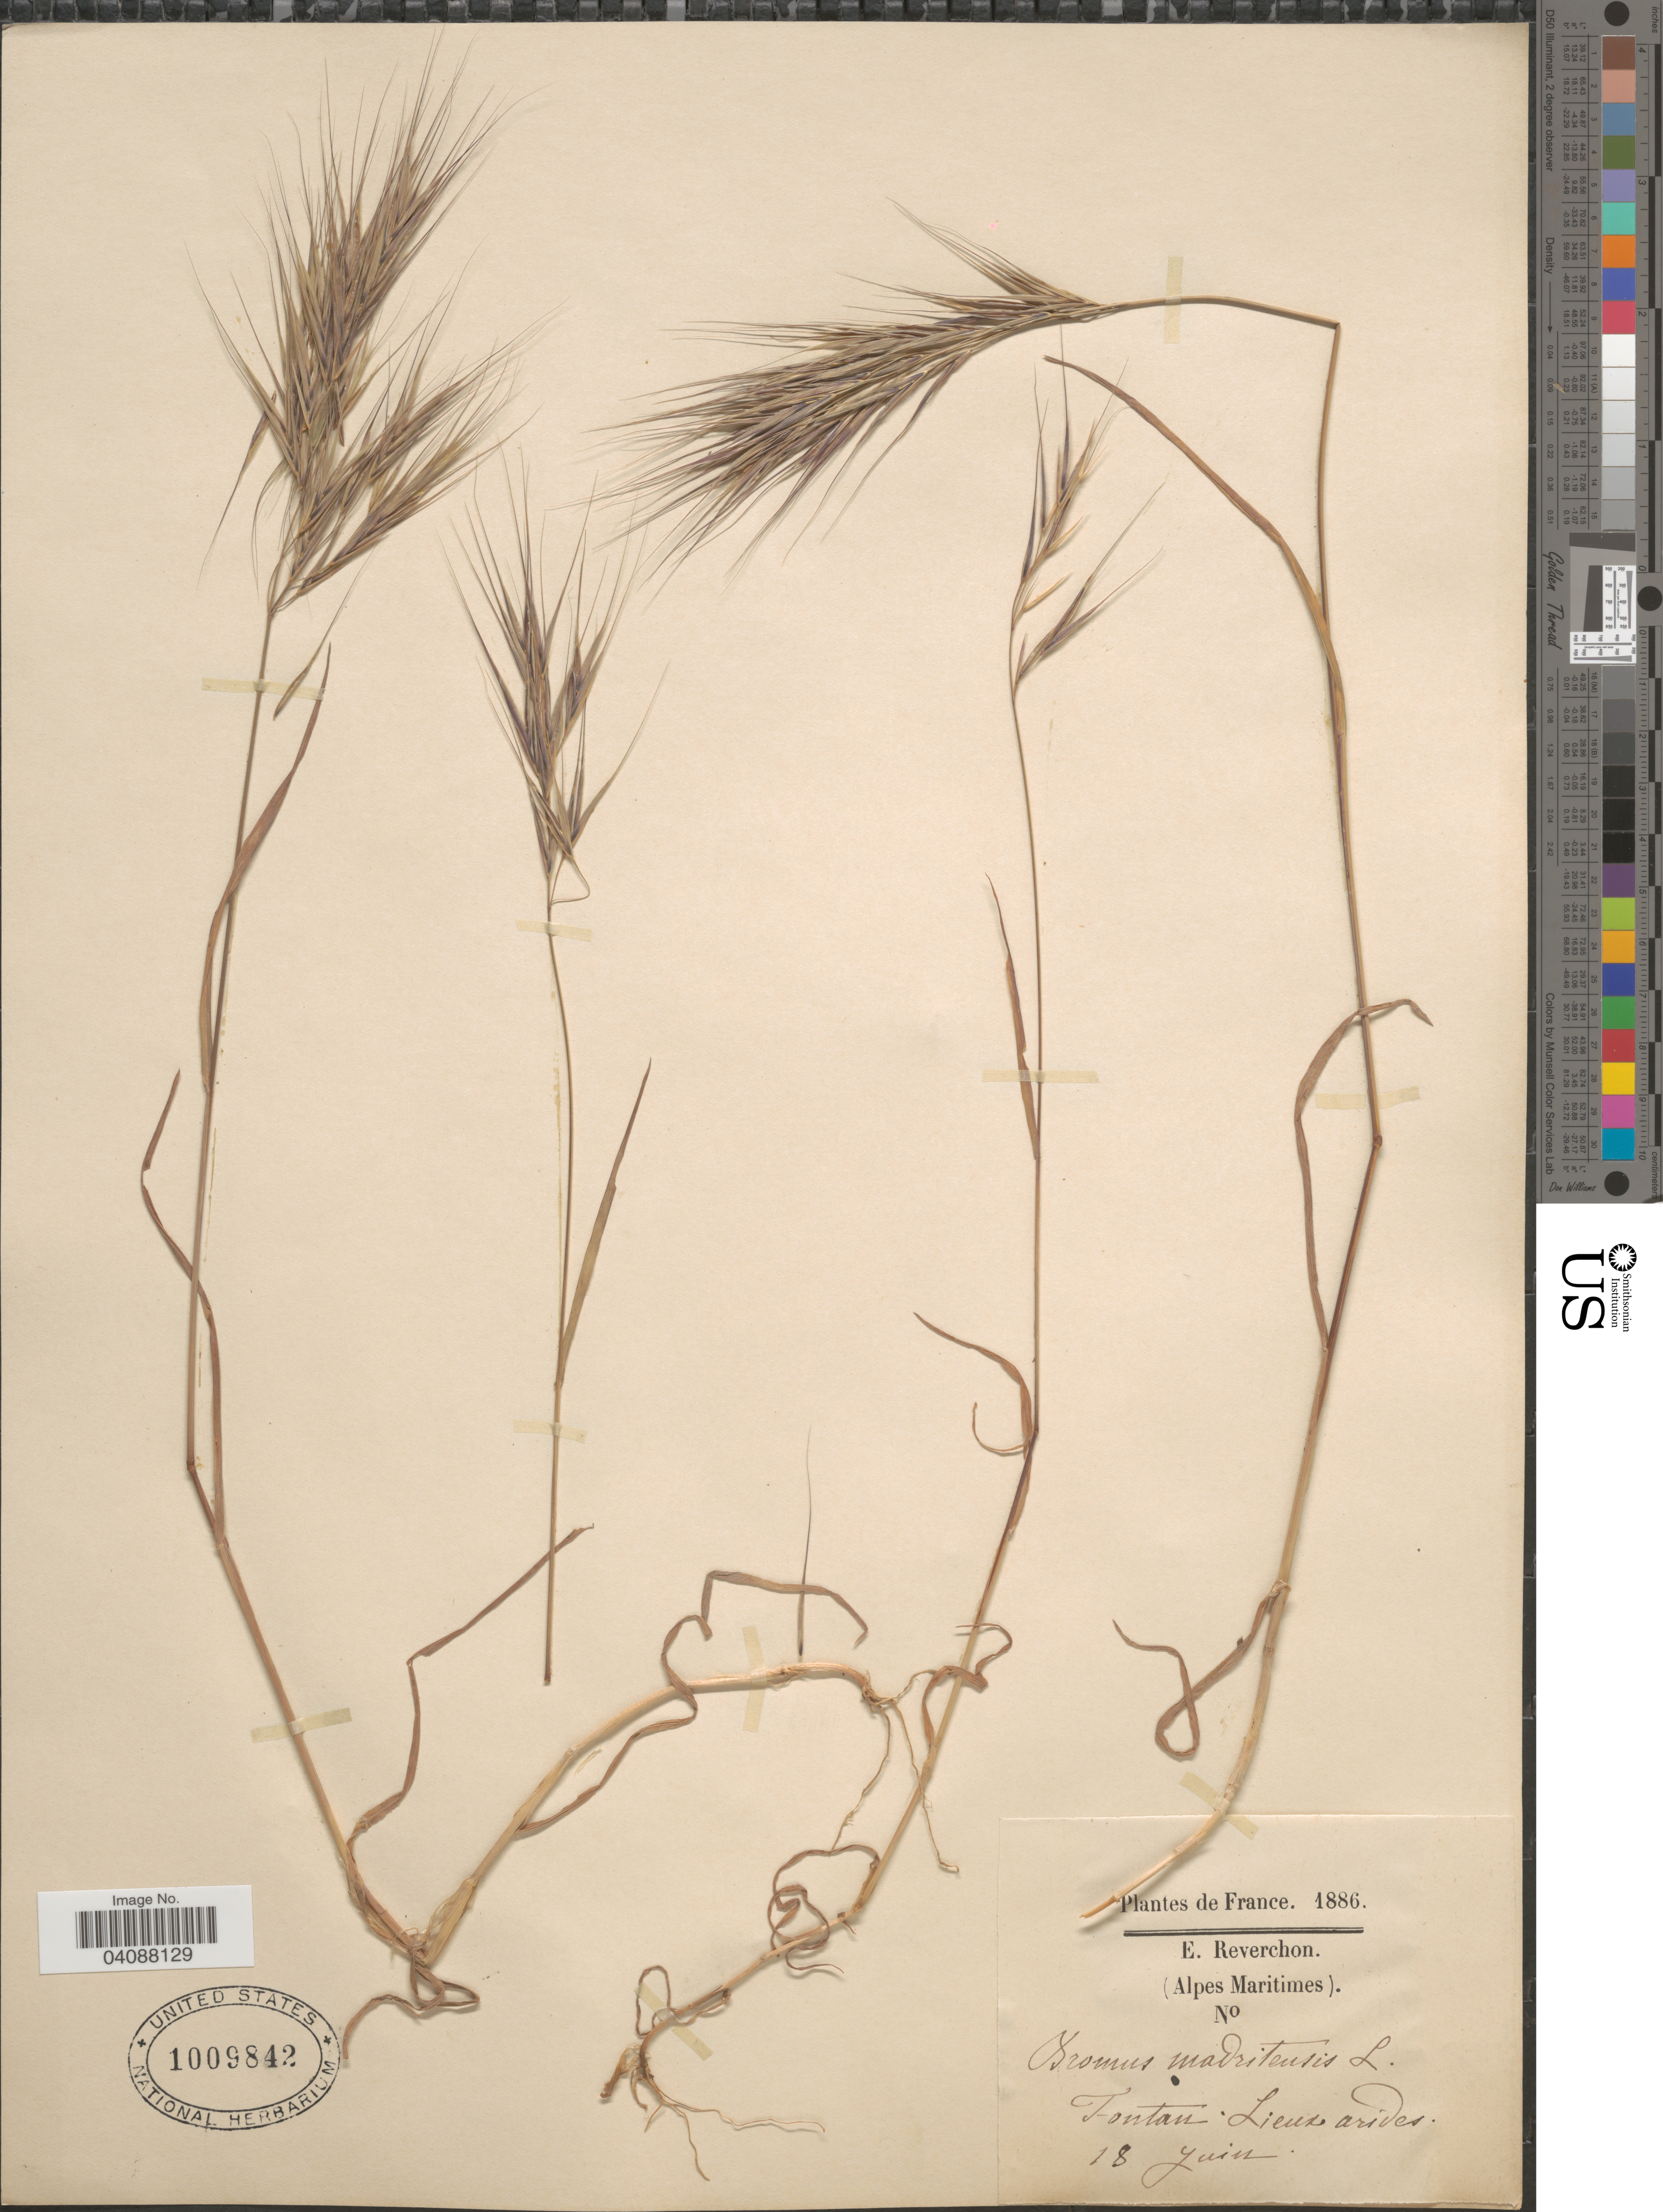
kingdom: Plantae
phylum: Tracheophyta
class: Liliopsida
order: Poales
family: Poaceae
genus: Bromus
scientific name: Bromus madritensis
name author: L.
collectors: E. Reverchon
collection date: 1886-06-18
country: France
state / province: Provence-Alpes-Côte d'Azur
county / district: Alpes-Maritimes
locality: (Alpes Maritimes). Fontan. Lieux arides.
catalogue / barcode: US 1009842